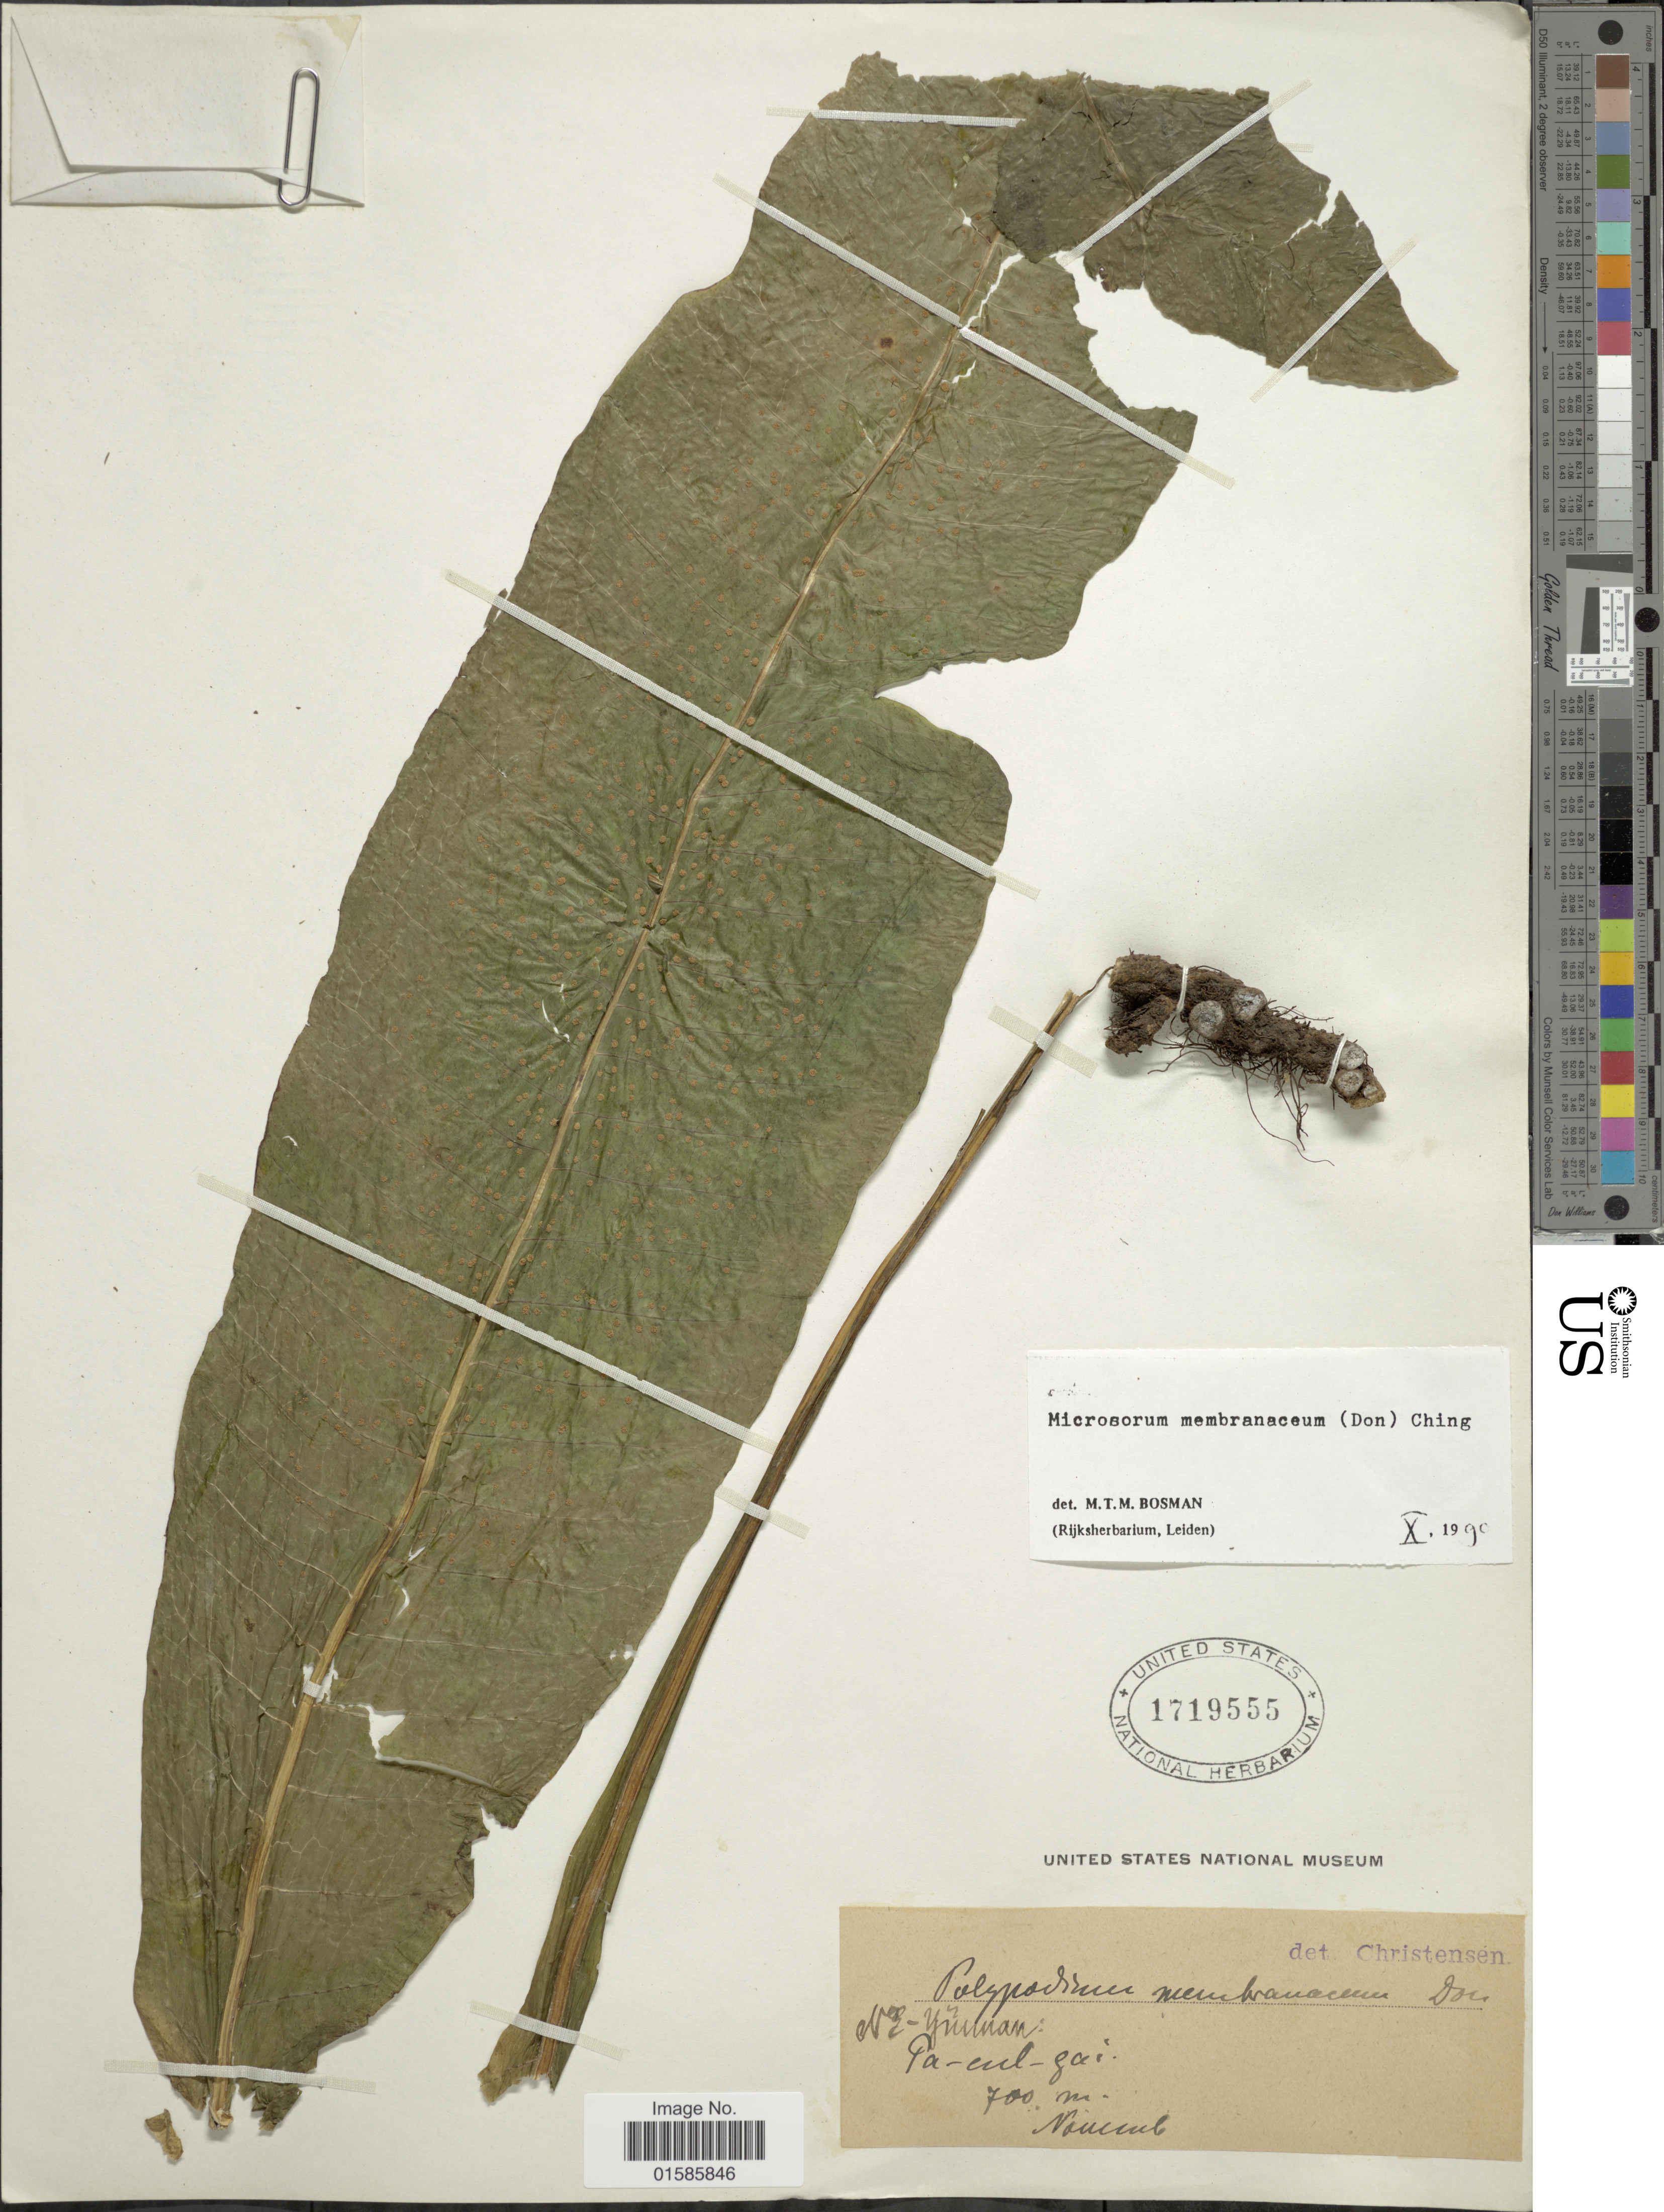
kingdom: Plantae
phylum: Tracheophyta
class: Polypodiopsida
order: Polypodiales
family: Polypodiaceae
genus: Microsorum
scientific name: Microsorum membranaceum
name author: (D. Don) Ching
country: China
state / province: Yunnan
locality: NE-Yunnan, pa-cul-gai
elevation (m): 700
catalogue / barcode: US 1719555